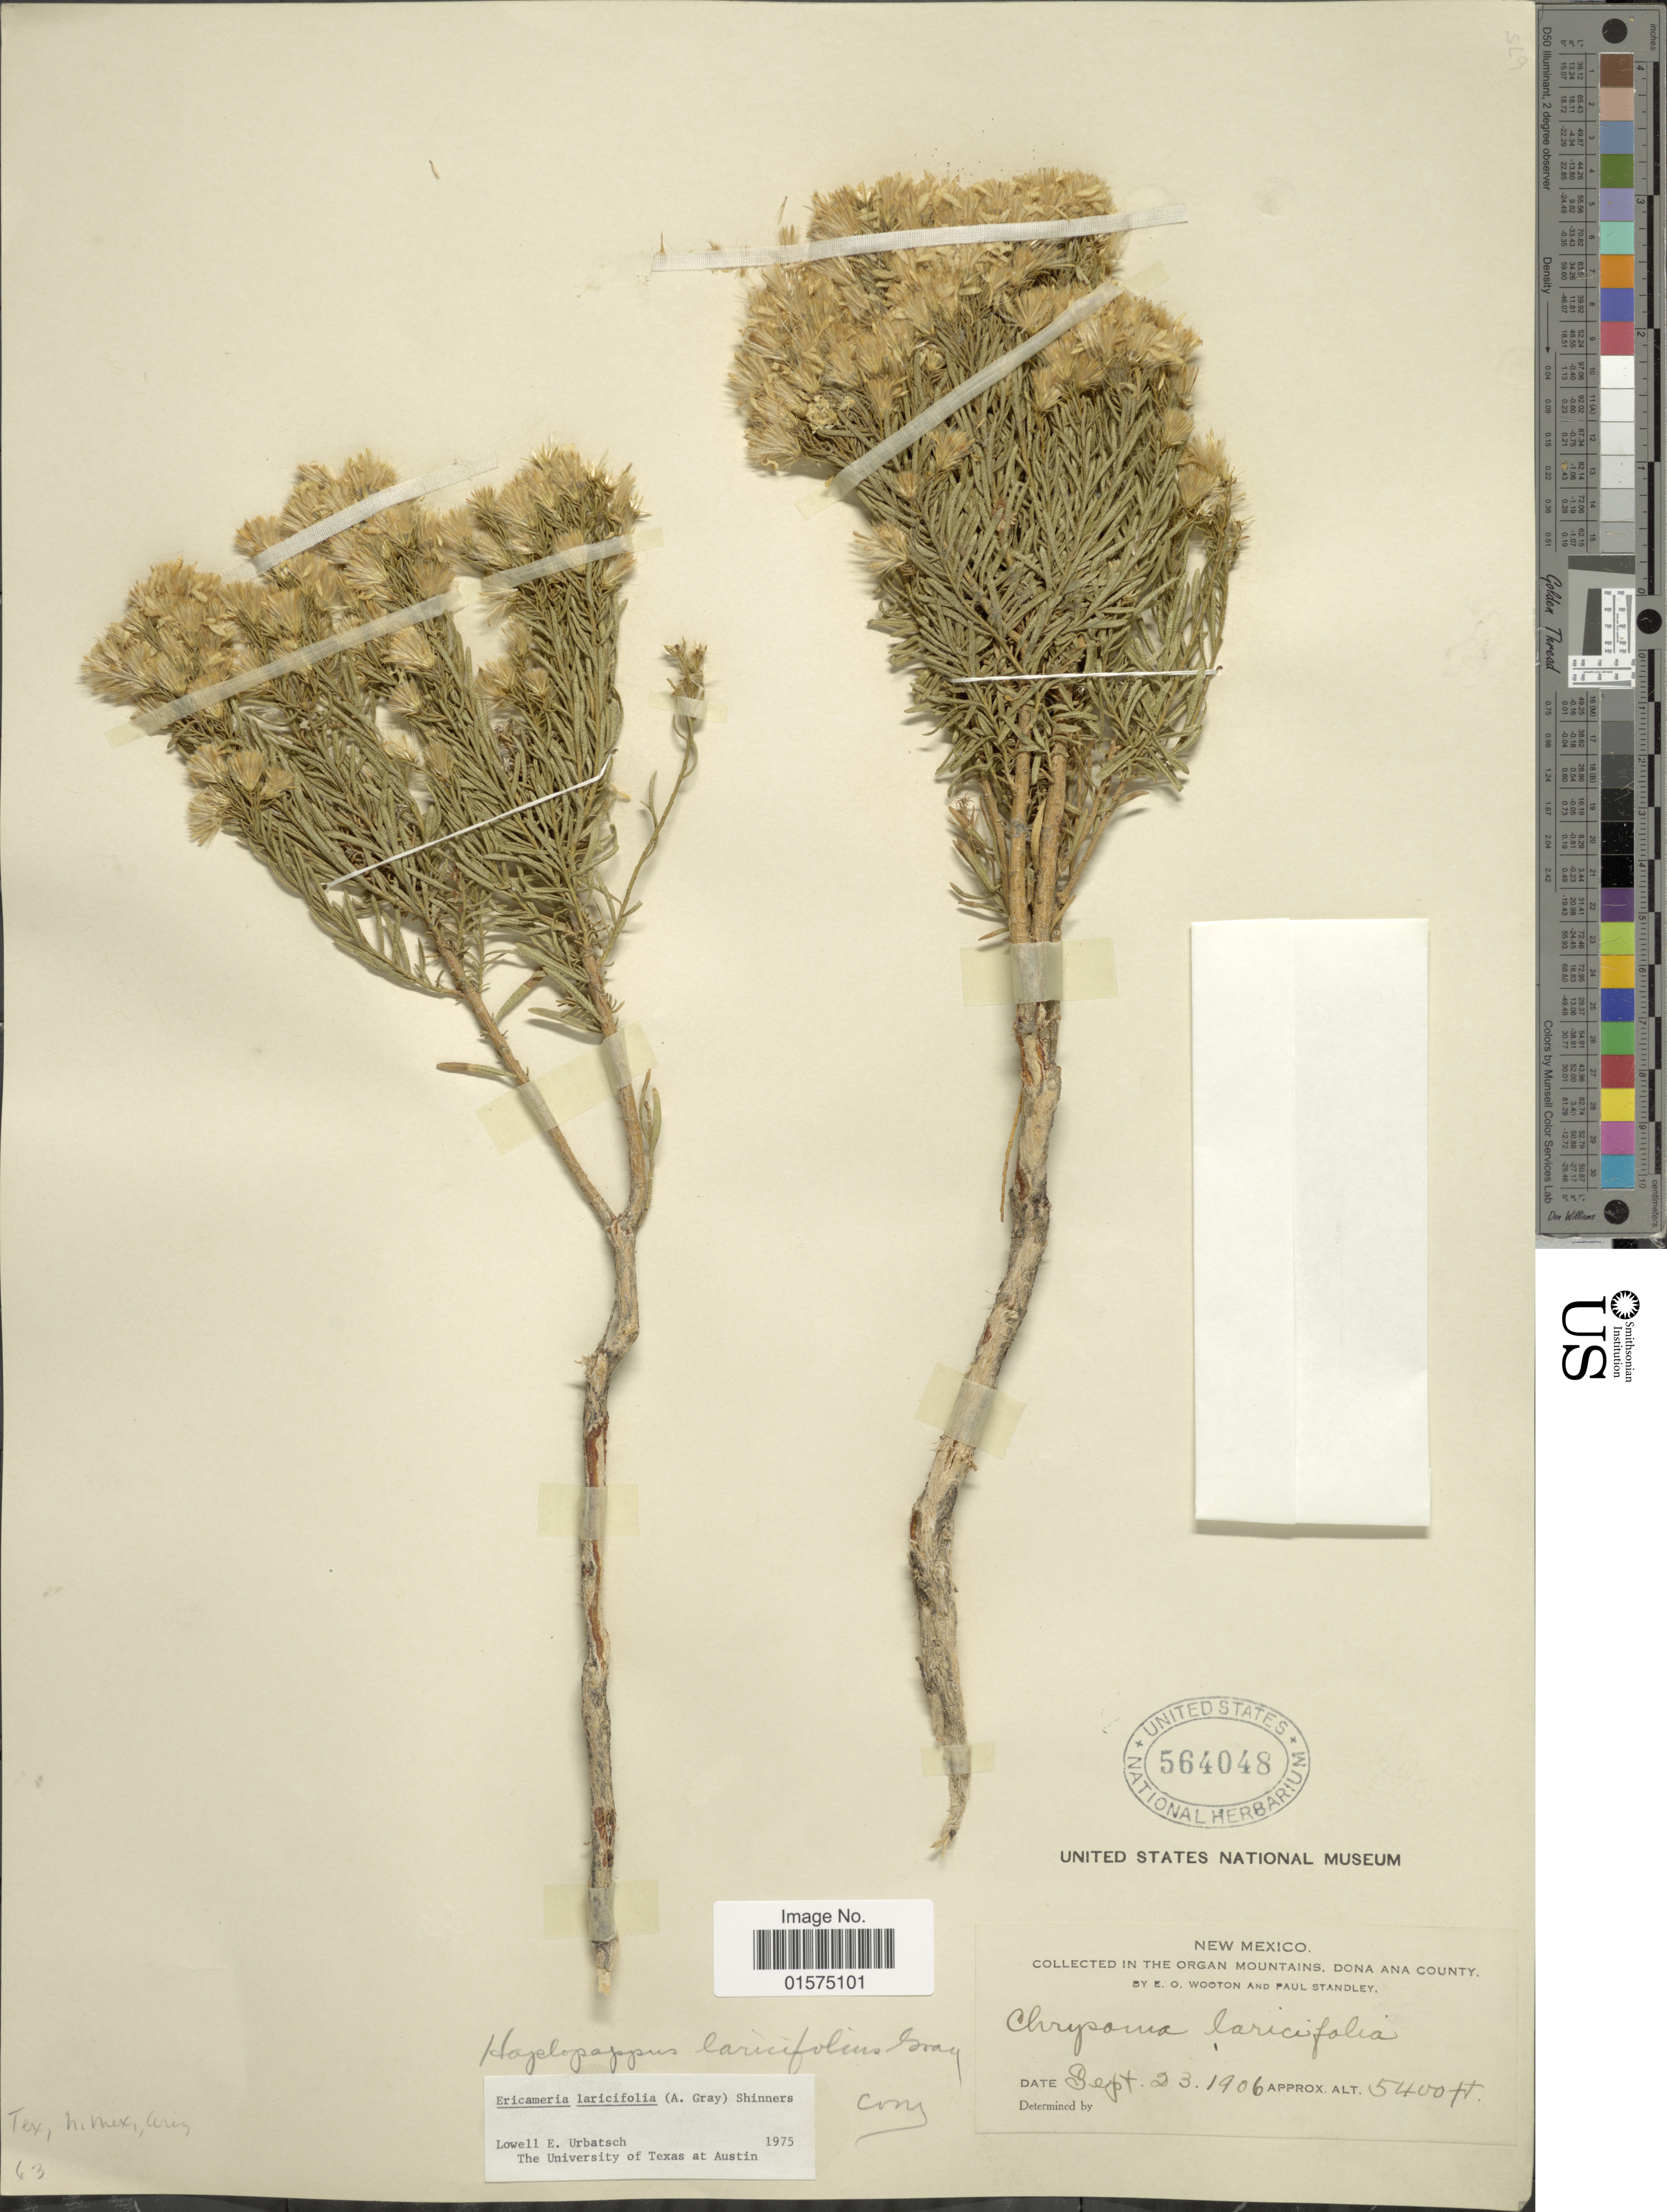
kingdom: Plantae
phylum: Tracheophyta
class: Magnoliopsida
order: Asterales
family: Asteraceae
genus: Ericameria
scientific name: Ericameria laricifolia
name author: (A. Gray) Shinners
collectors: E. O. Wooton & P. C. Standley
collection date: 1906-09-23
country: United States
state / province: New Mexico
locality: Organ Mountains, Dona Ana County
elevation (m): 1646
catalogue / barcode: US 564048